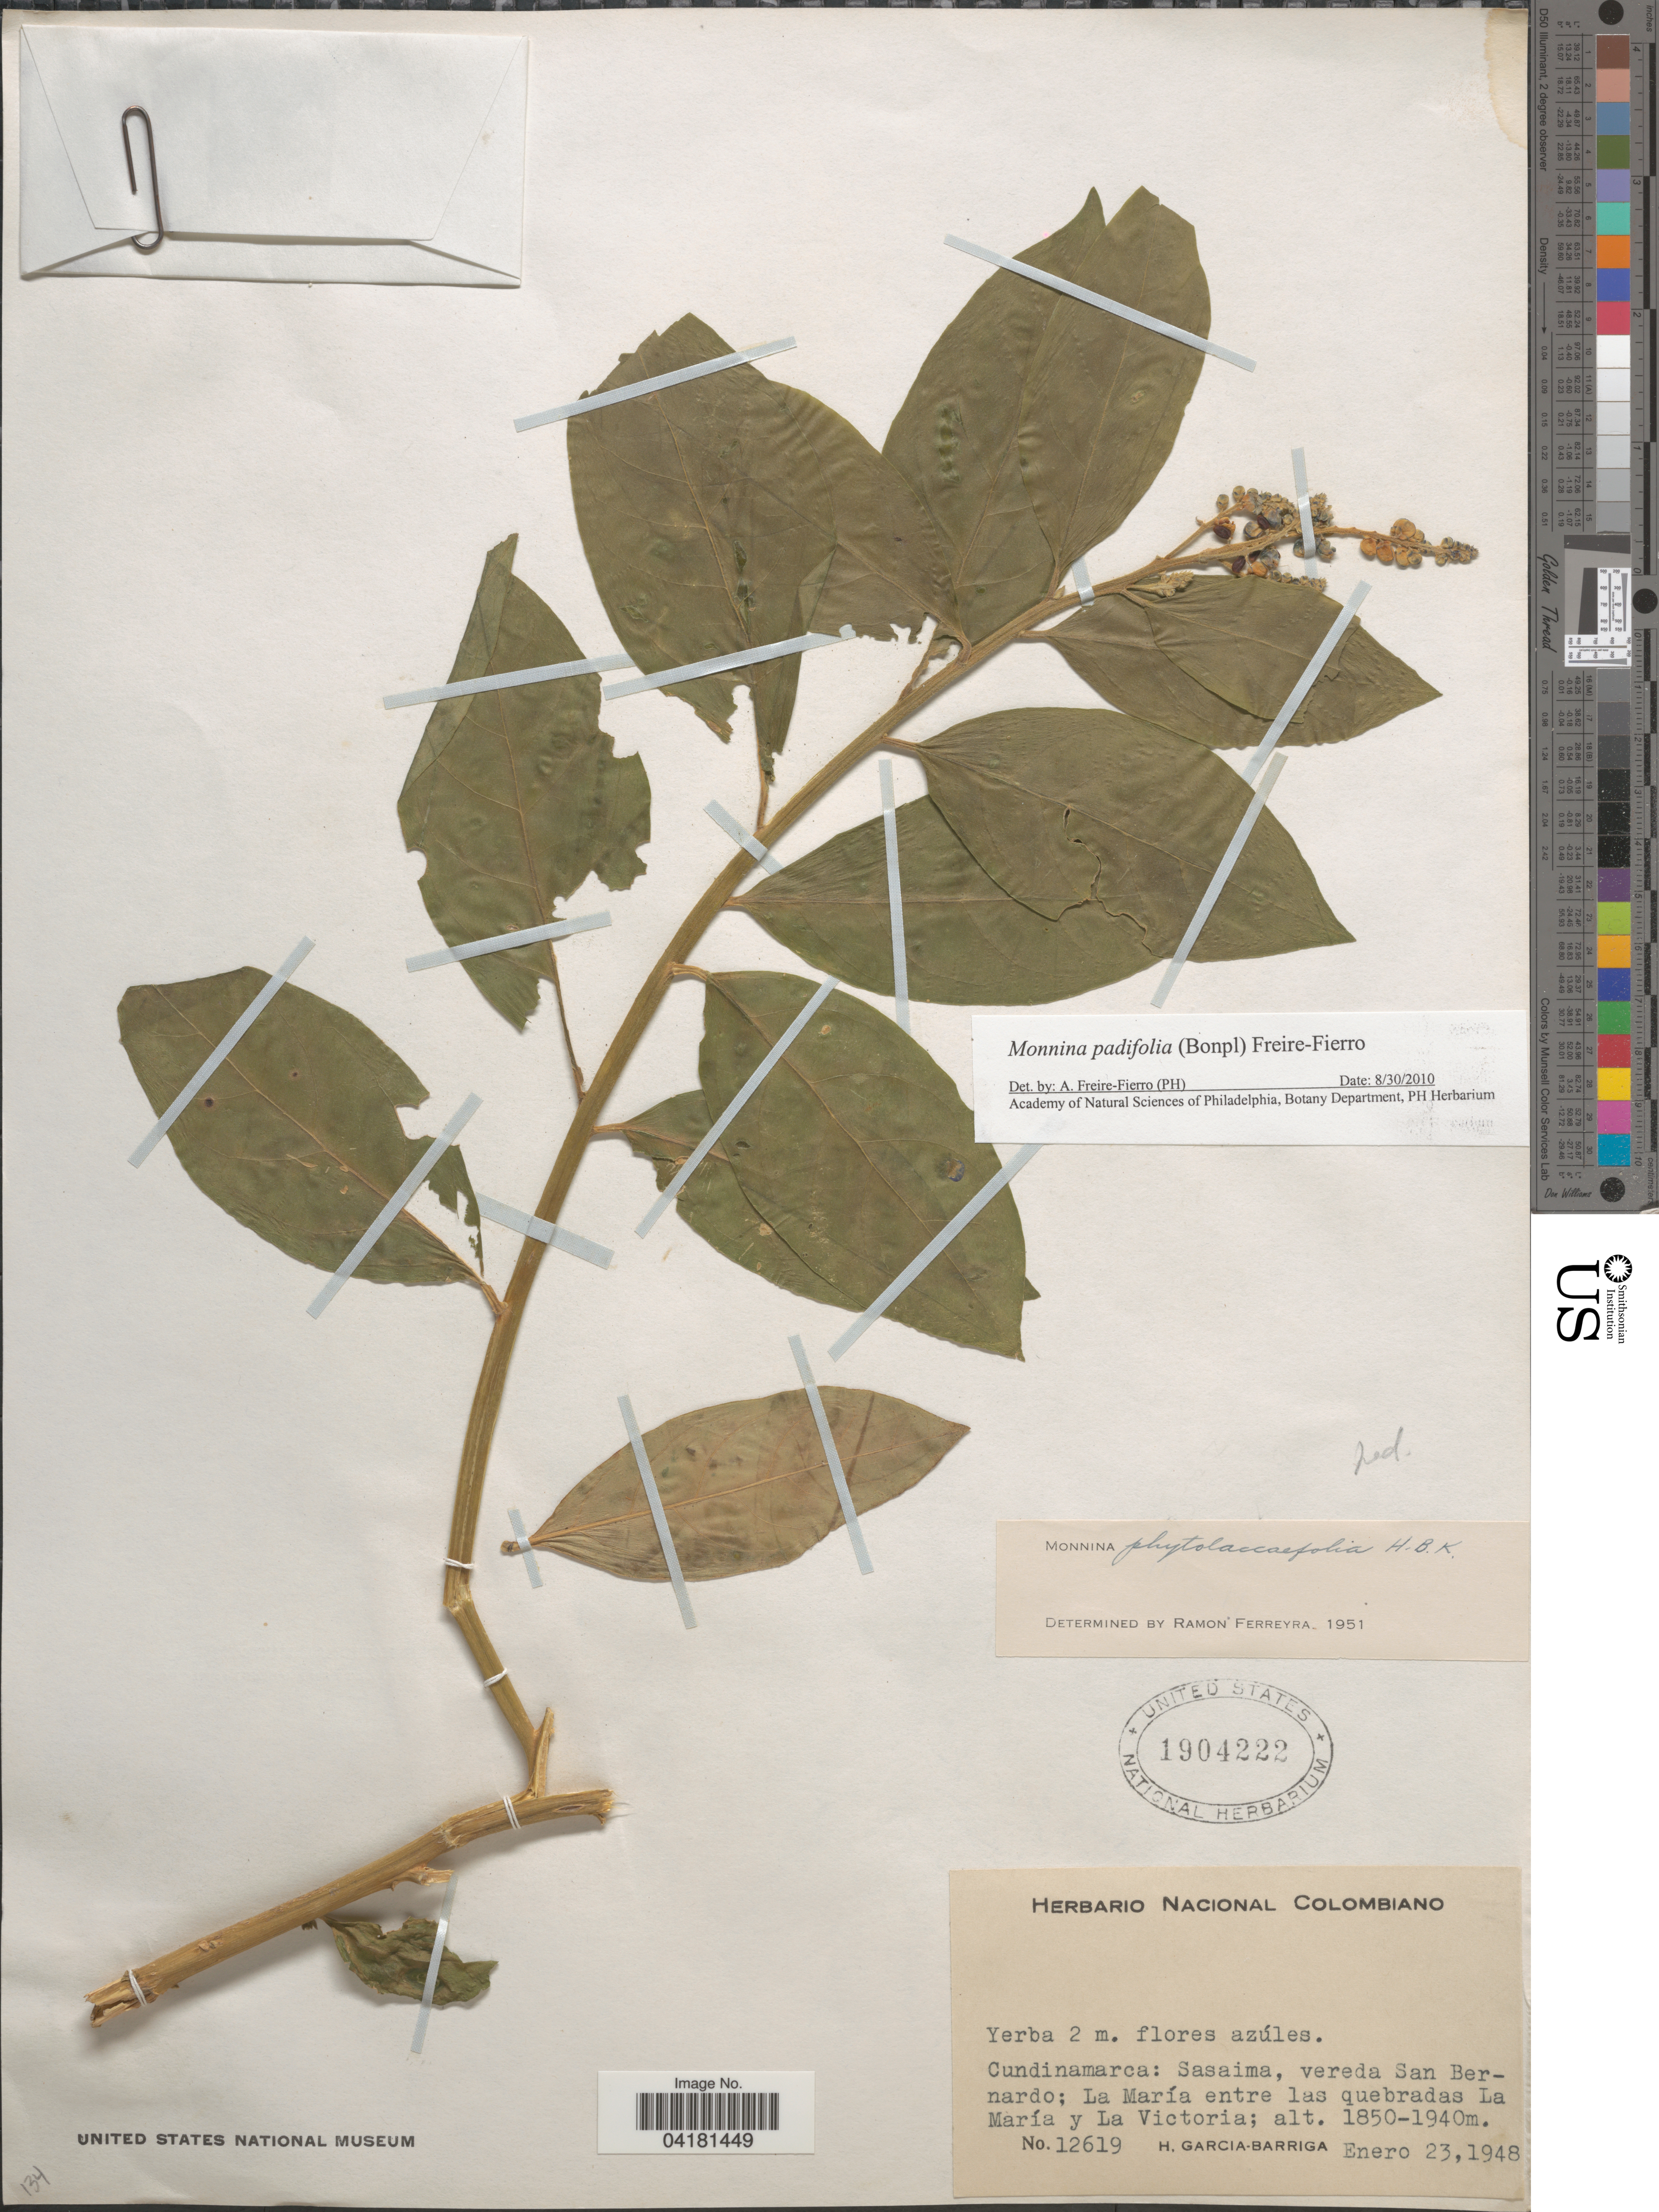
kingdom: Plantae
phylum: Tracheophyta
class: Magnoliopsida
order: Fabales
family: Polygalaceae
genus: Monnina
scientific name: Monnina padifolia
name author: (Bonpl.) Freire-Fierro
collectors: H. García Barriga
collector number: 12619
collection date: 1948-01-23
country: Colombia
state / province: Cundinamarca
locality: Sasaima, vereda San Bernardo; La María entre las quebradas La María y La Victoria.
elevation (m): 1850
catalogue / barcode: US 1904222